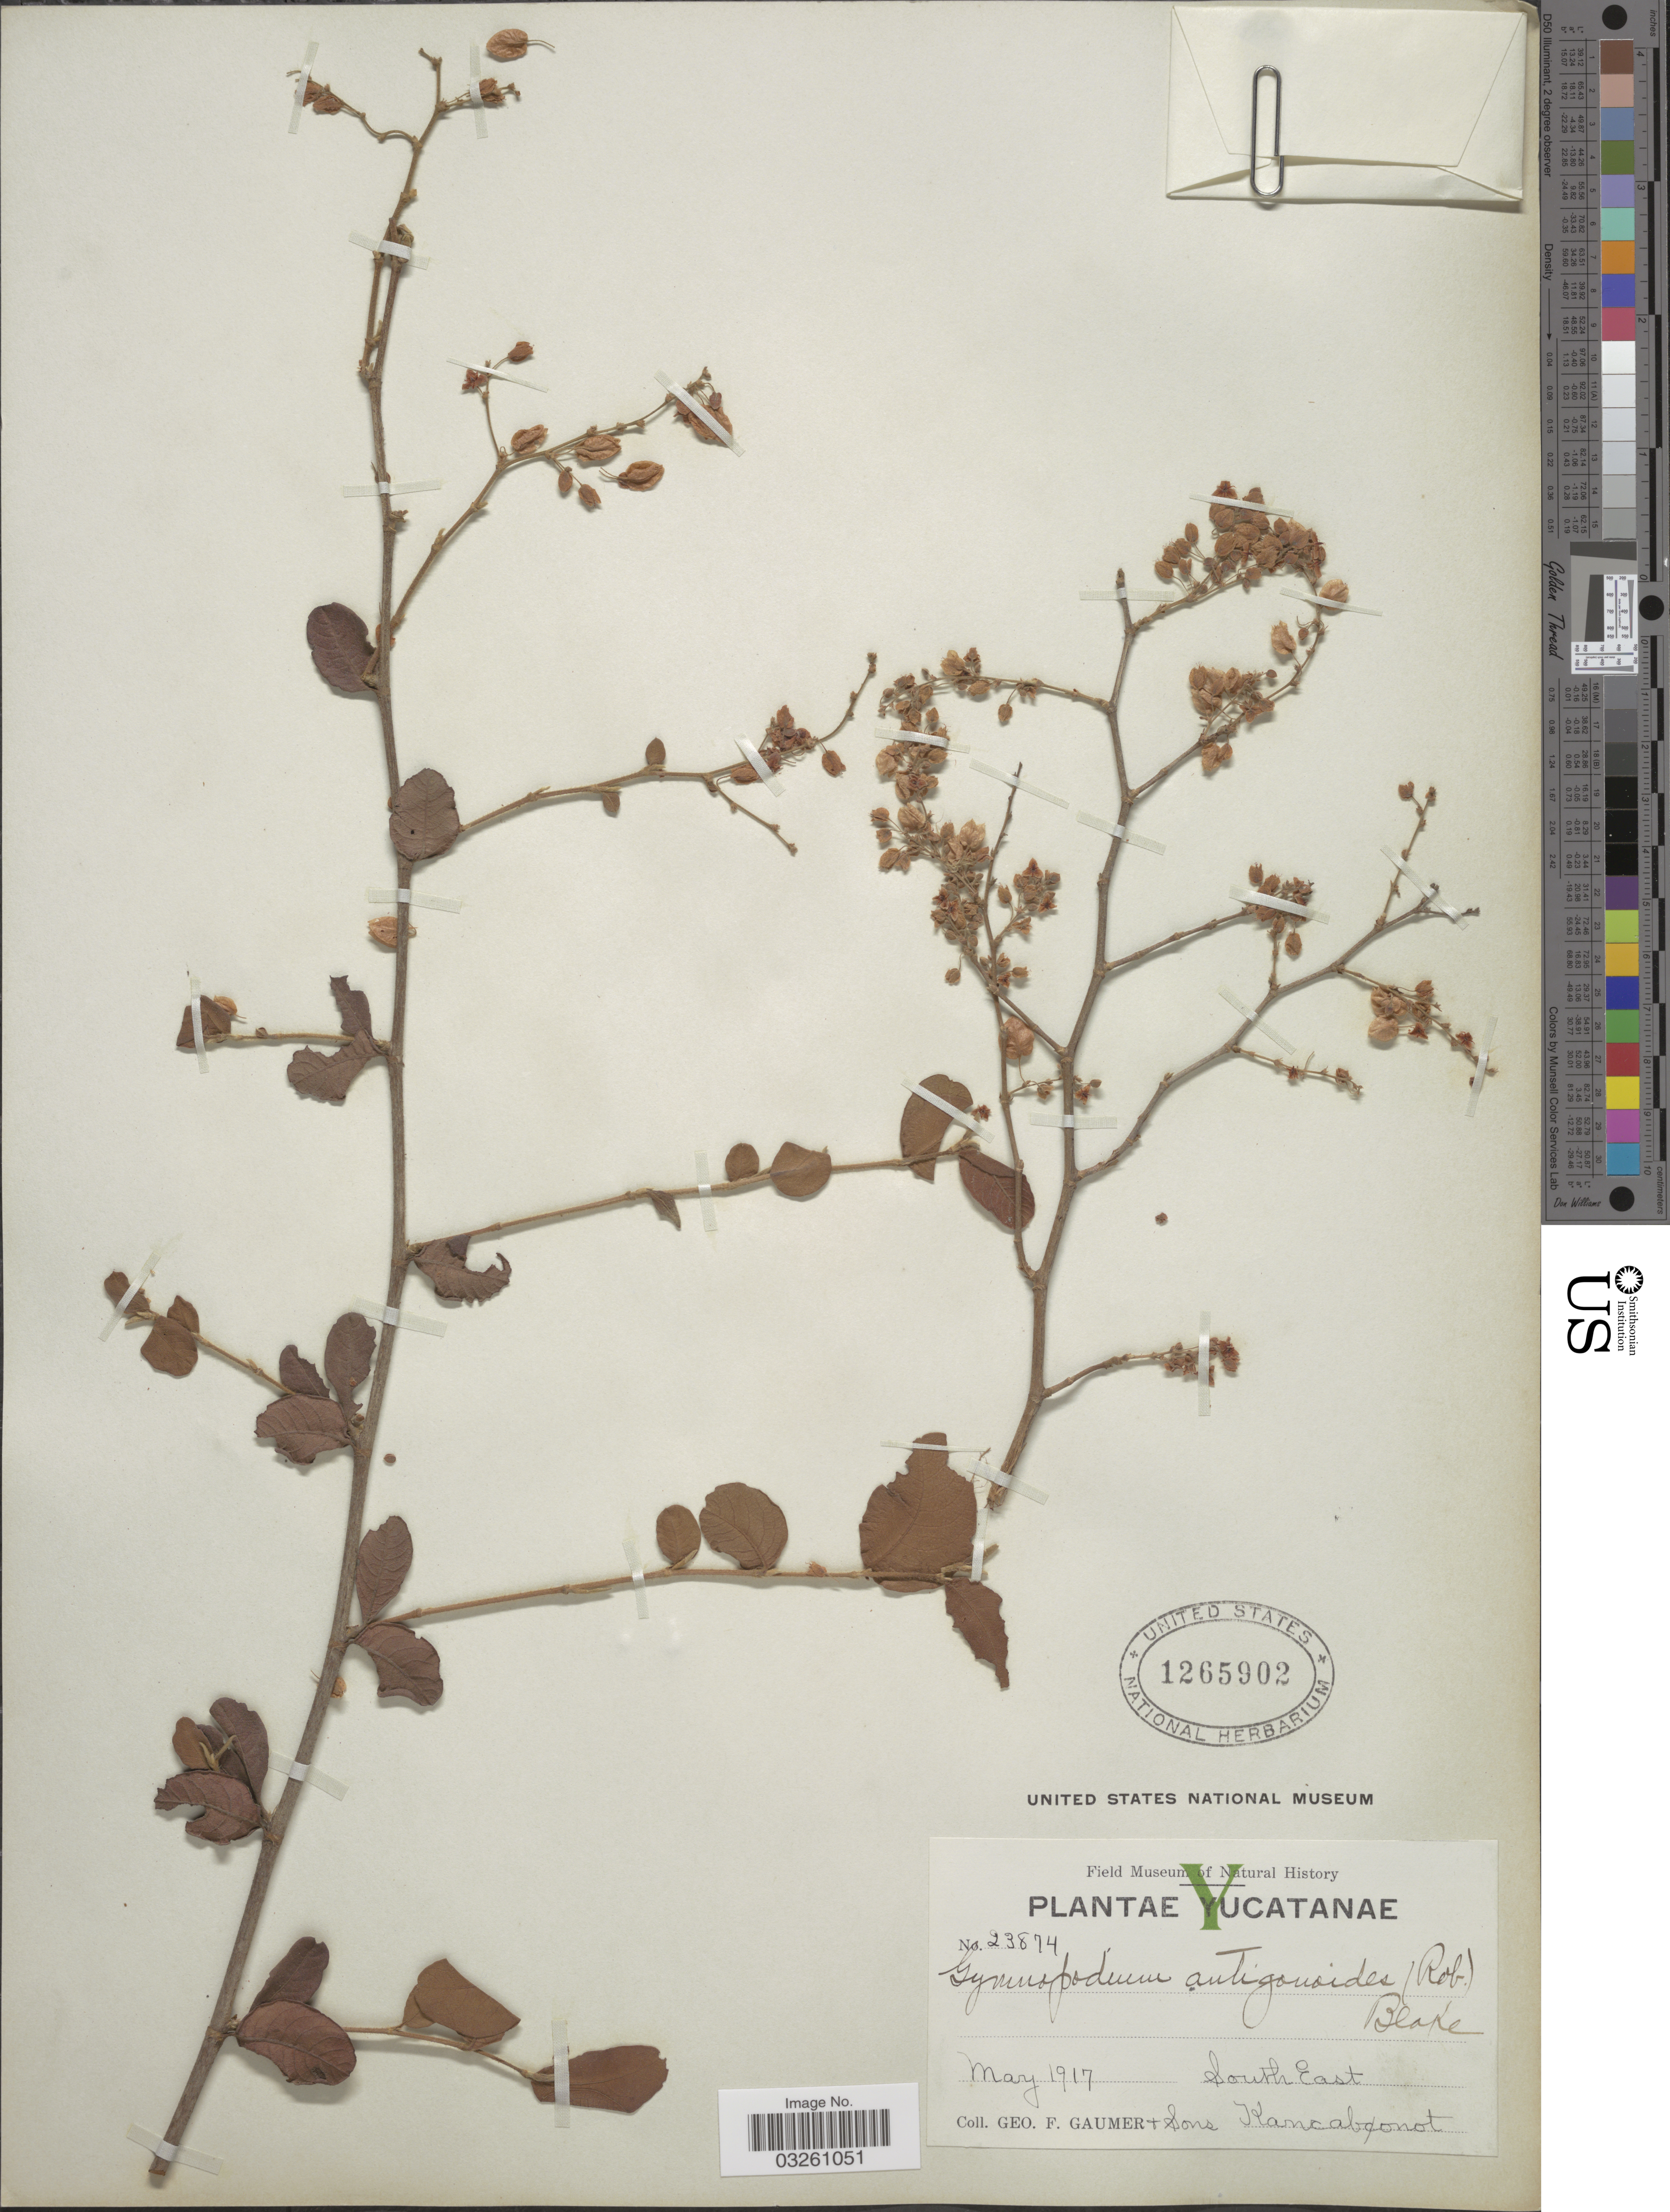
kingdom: Plantae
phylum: Tracheophyta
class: Magnoliopsida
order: Caryophyllales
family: Polygonaceae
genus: Gymnopodium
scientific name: Gymnopodium antigonoides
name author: (B.L. Rob.) S.F. Blake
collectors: G. F. Gaumer & Sons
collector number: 23874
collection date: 1917-05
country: Mexico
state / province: Yucatán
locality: South East. Kancabonot.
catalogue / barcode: US 1265902